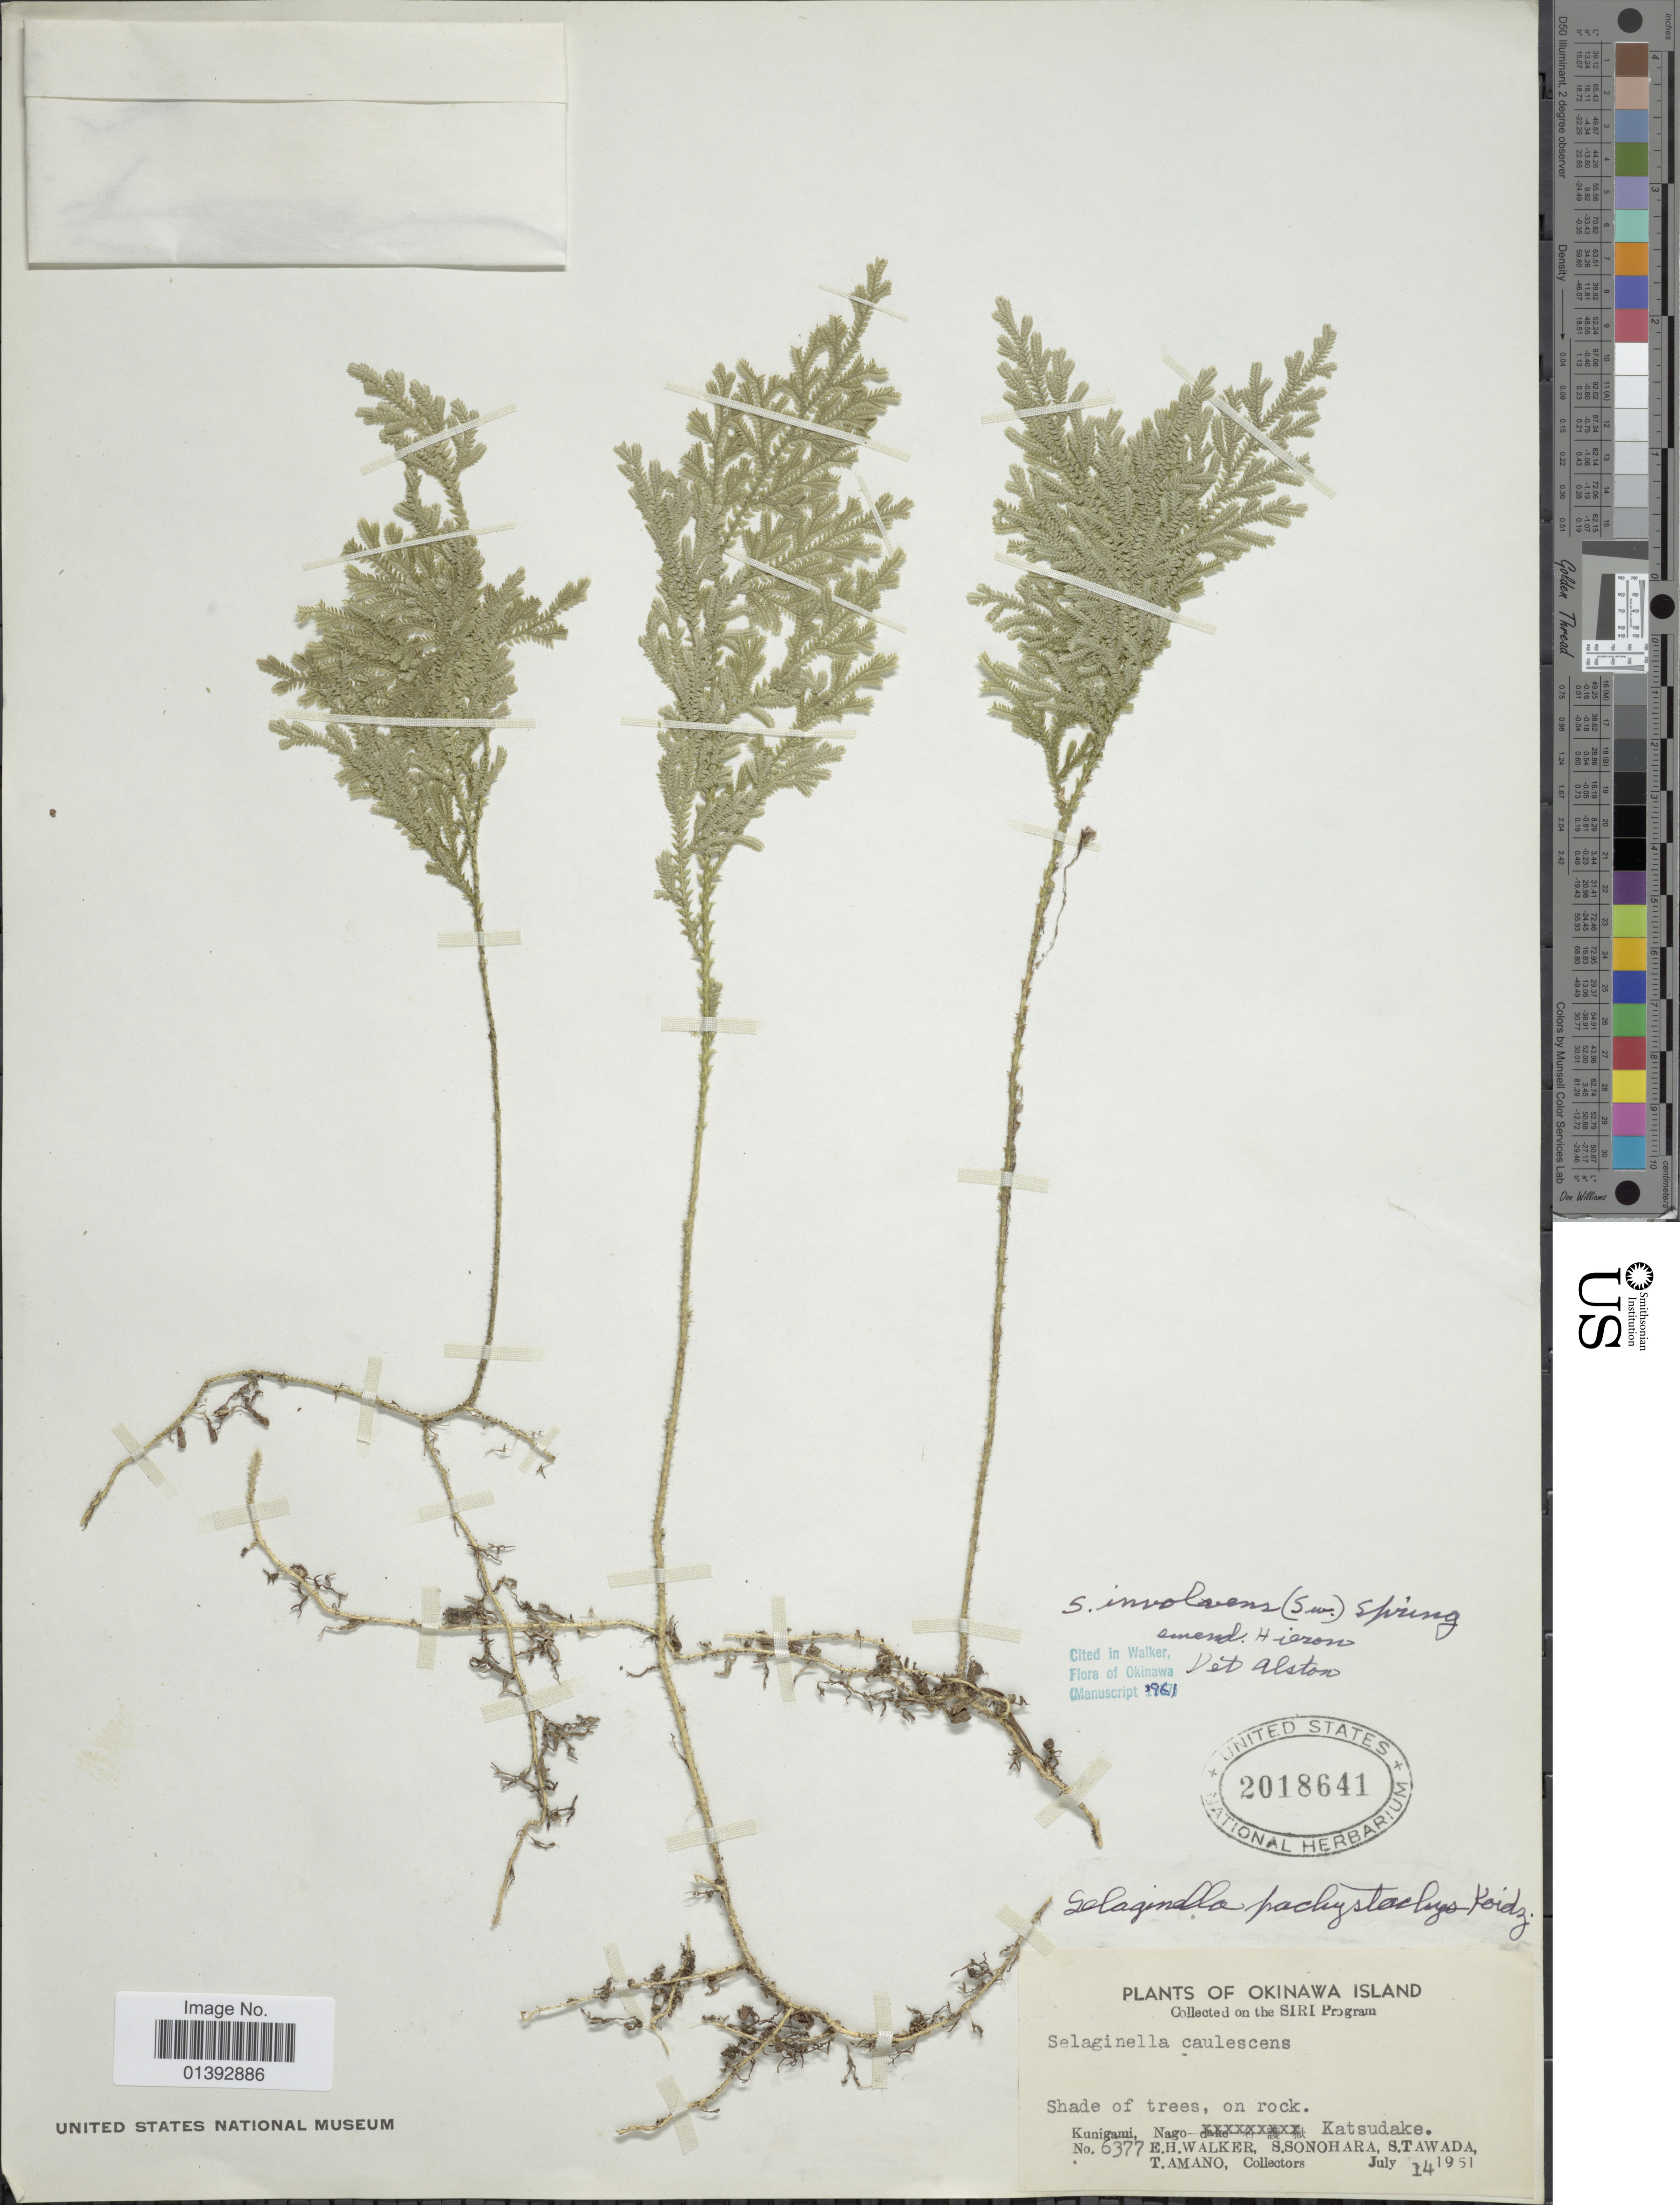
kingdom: Plantae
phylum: Tracheophyta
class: Lycopodiopsida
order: Selaginellales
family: Selaginellaceae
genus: Selaginella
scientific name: Selaginella involvens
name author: (Sw.) Spring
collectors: E. H. Walker, S. Sonohara, S. Tawada & T. Amano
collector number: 6377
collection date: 1951-07-14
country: Japan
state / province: Okinawa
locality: Kunigami, Nago-Katsudake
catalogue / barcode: US 2018641